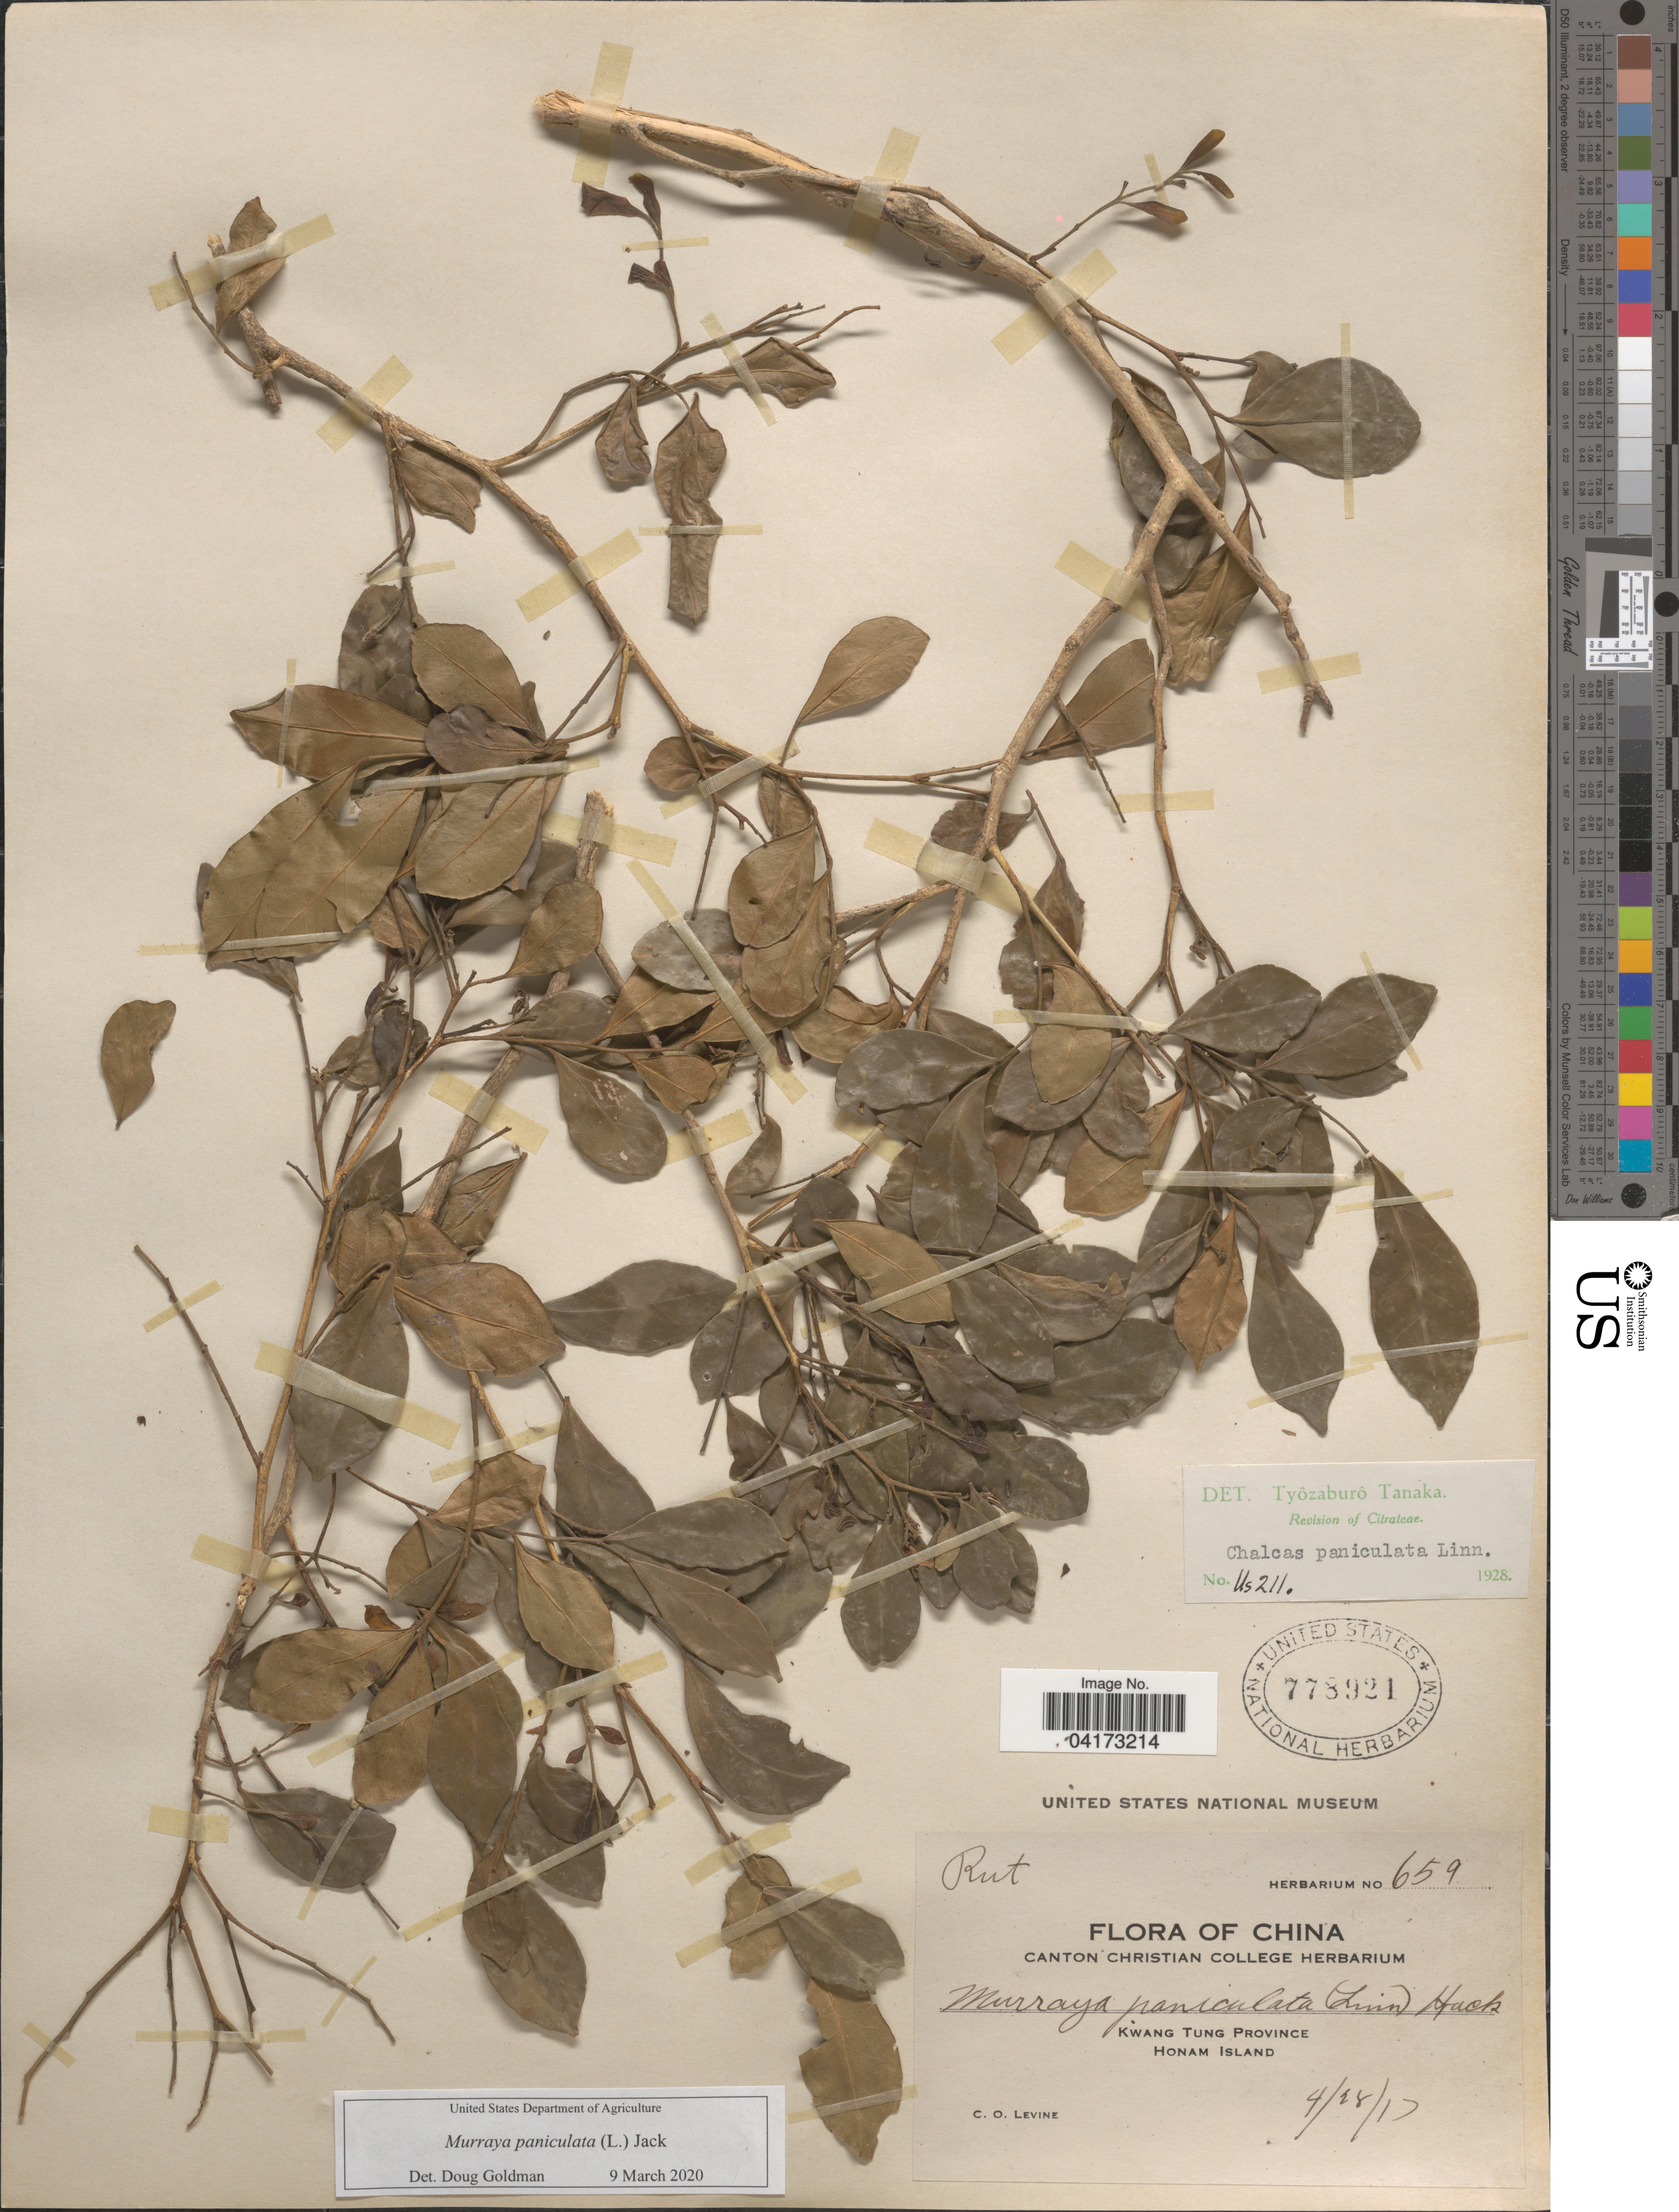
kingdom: Plantae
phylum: Tracheophyta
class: Magnoliopsida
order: Sapindales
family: Rutaceae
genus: Murraya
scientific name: Murraya paniculata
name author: (L.) Jack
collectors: C. O. Levine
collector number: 659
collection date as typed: Transcribed d/m/y: 28/4/17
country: China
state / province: Guangdong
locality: Kwang Tung Province. Honam Island.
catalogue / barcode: US 778921